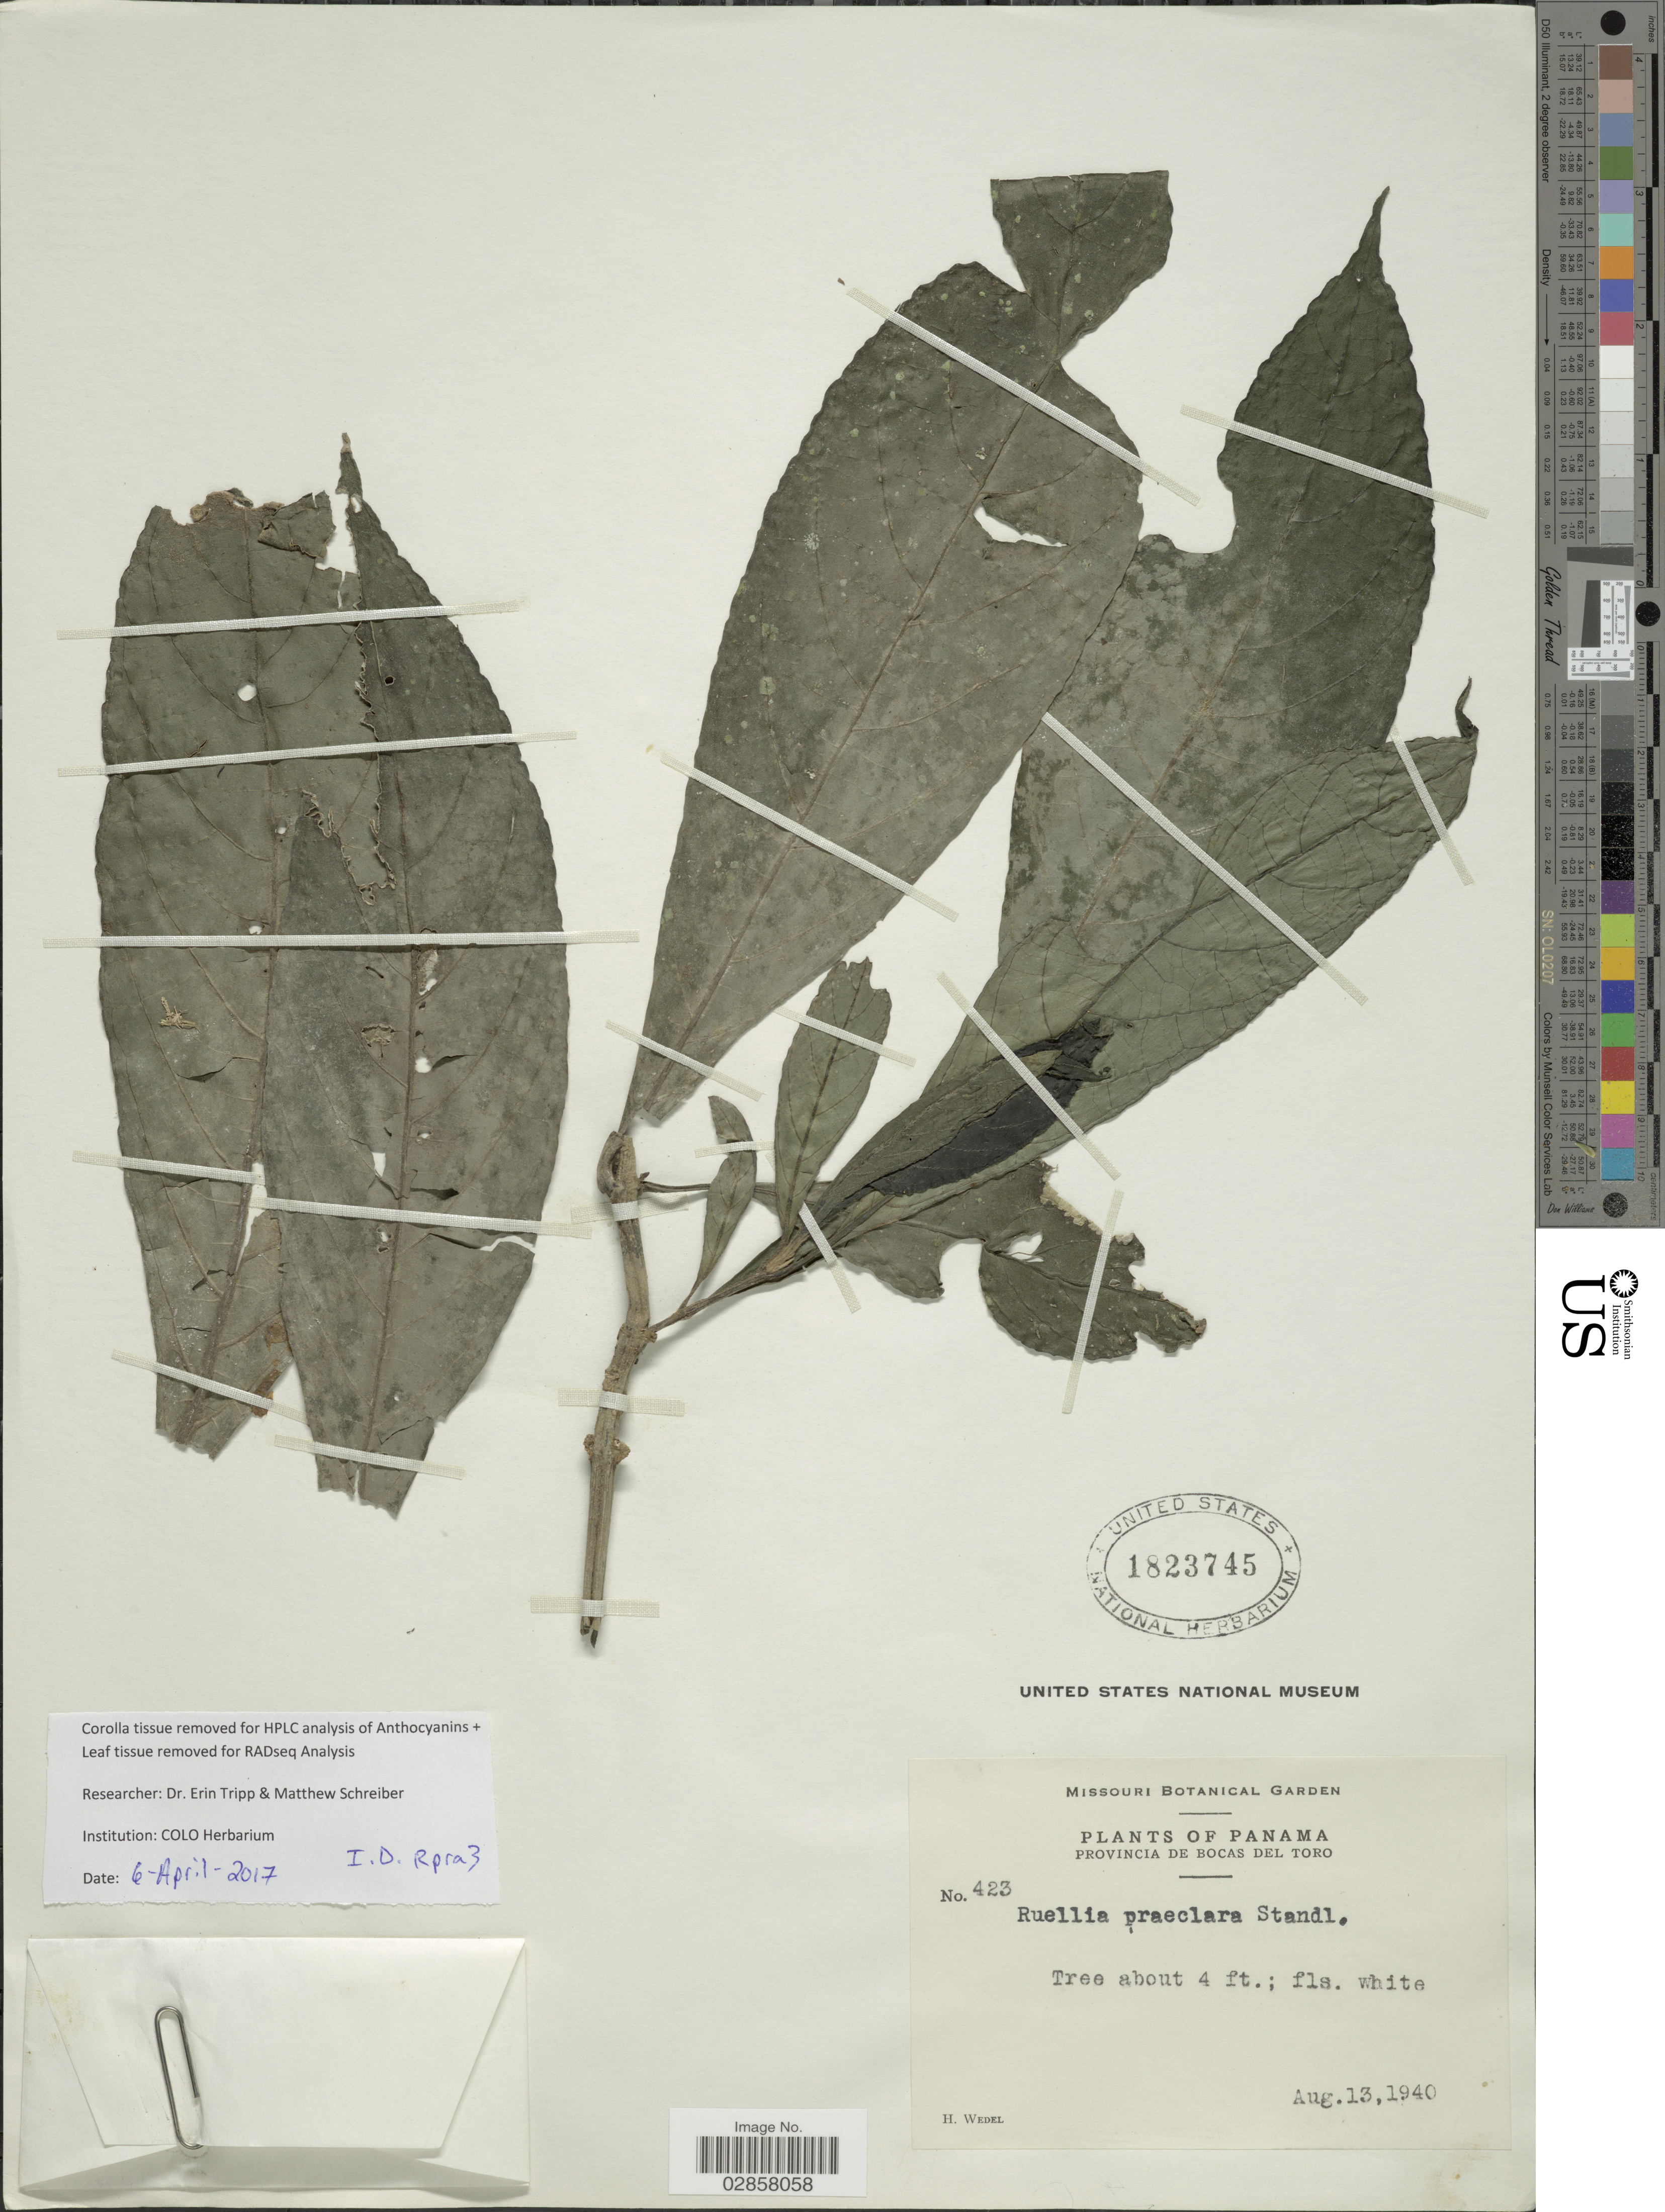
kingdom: Plantae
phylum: Tracheophyta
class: Magnoliopsida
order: Lamiales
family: Acanthaceae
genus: Ruellia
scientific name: Ruellia praeclara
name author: Standl.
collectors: H. von Wedel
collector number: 423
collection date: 1940-08-13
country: Panama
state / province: Bocas del Toro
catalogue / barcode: US 1823745